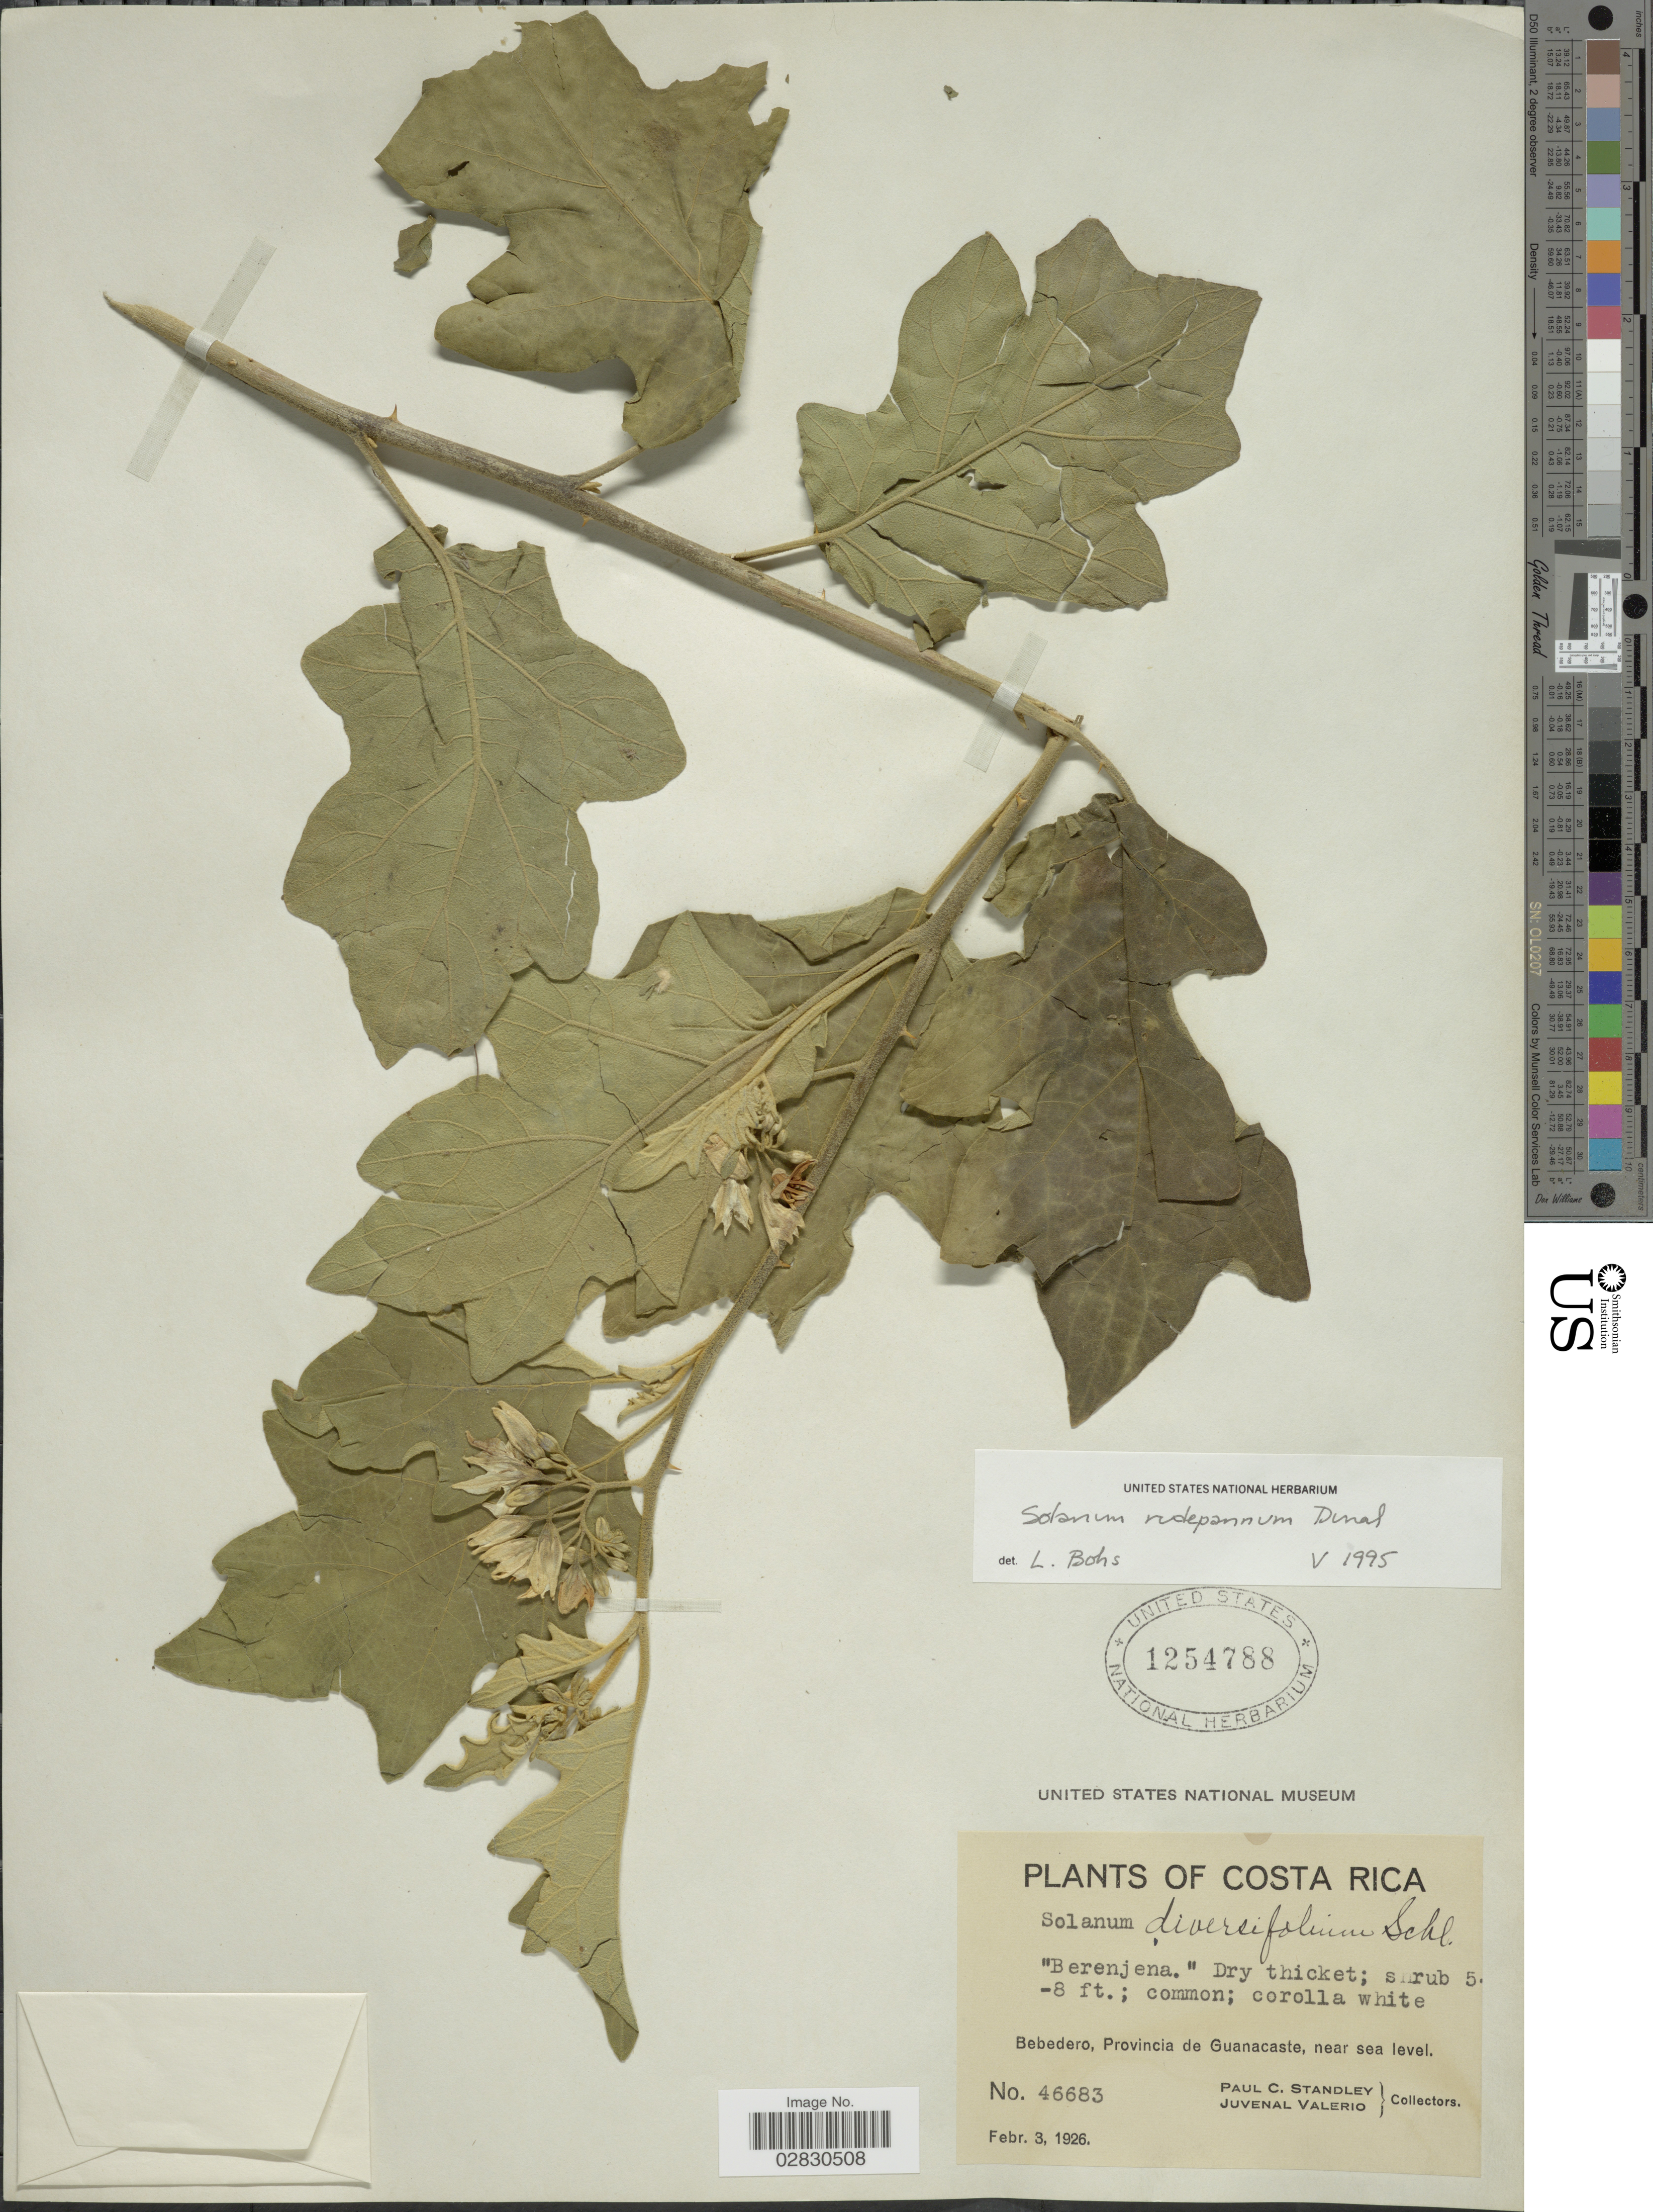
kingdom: Plantae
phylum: Tracheophyta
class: Magnoliopsida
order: Solanales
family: Solanaceae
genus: Solanum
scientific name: Solanum rudepannum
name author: Dunal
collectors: P. C. Standley & J. Valerio R.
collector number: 46683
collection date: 1926-02-03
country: Costa Rica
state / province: Guanacaste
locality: Bebedero, Provincia de Guanacaste.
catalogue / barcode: US 1254788